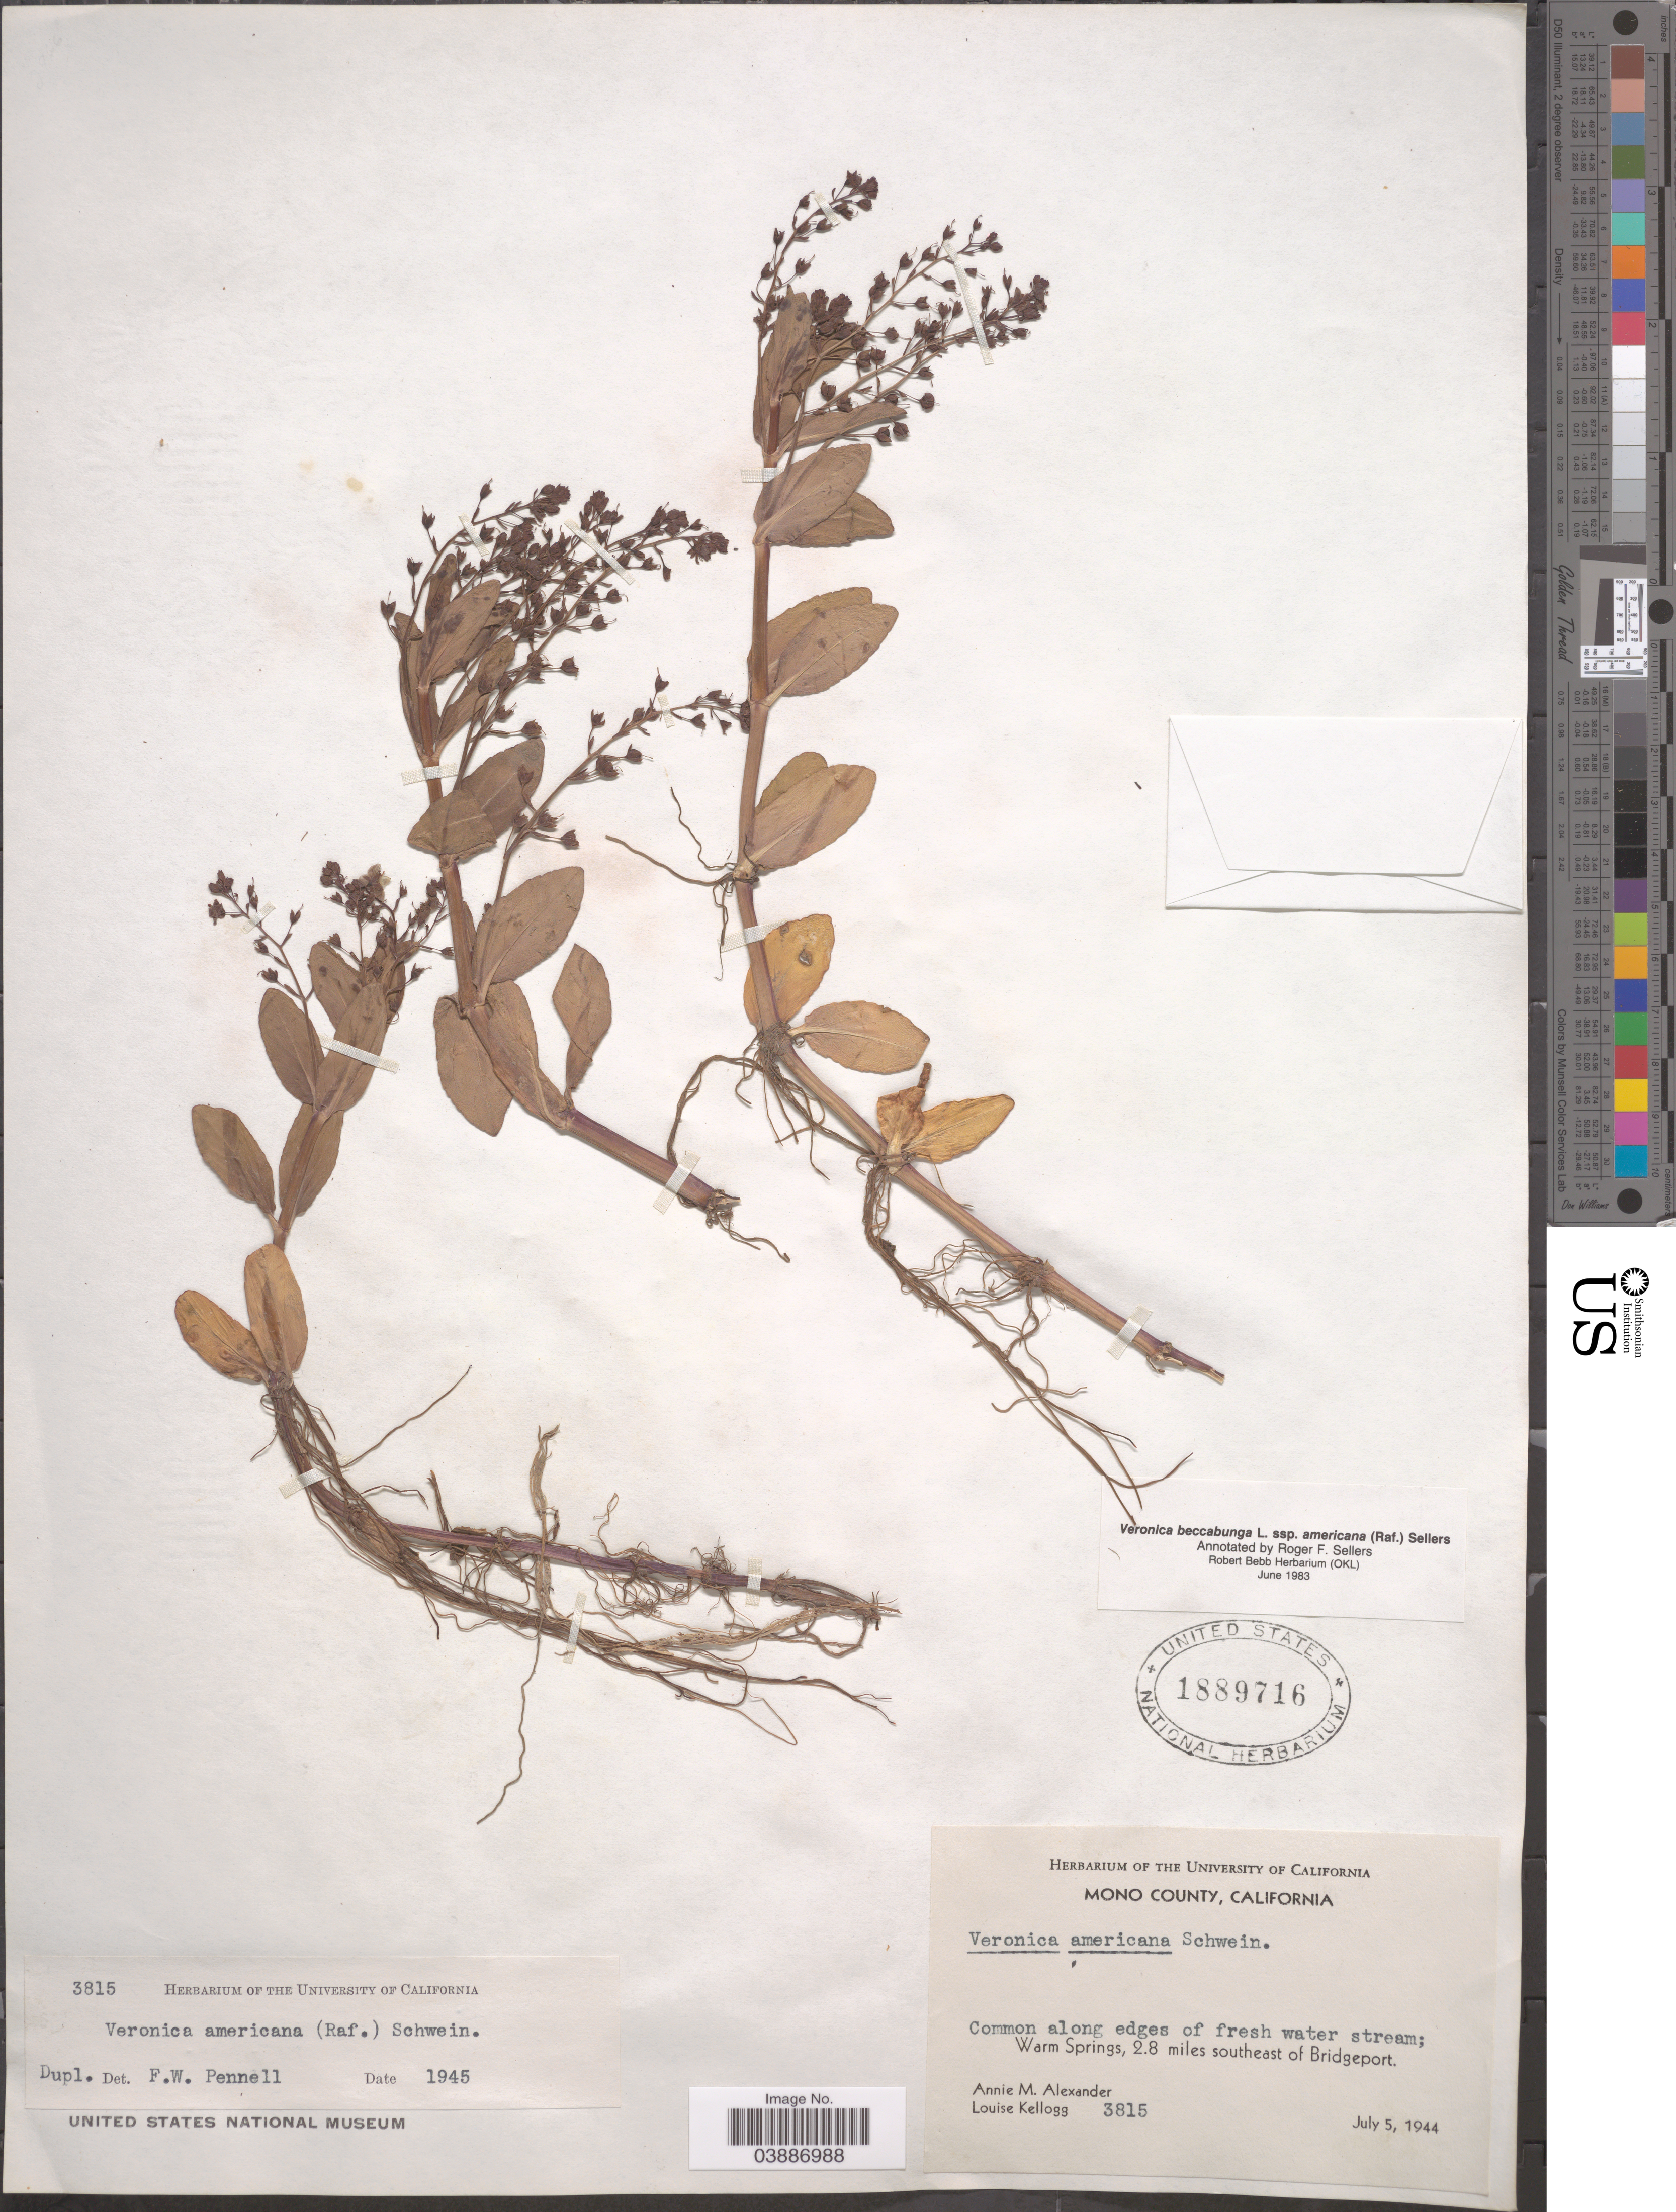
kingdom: Plantae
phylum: Tracheophyta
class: Magnoliopsida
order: Lamiales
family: Plantaginaceae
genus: Veronica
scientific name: Veronica beccabunga subsp. americana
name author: Raf.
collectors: A. M. Alexander & L. Kellogg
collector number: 3815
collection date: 1944-07-05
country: United States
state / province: California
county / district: Mono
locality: Mono County. Warm Springs, 2.8 miles southeast of Bridgeport.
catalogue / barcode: US 1889716